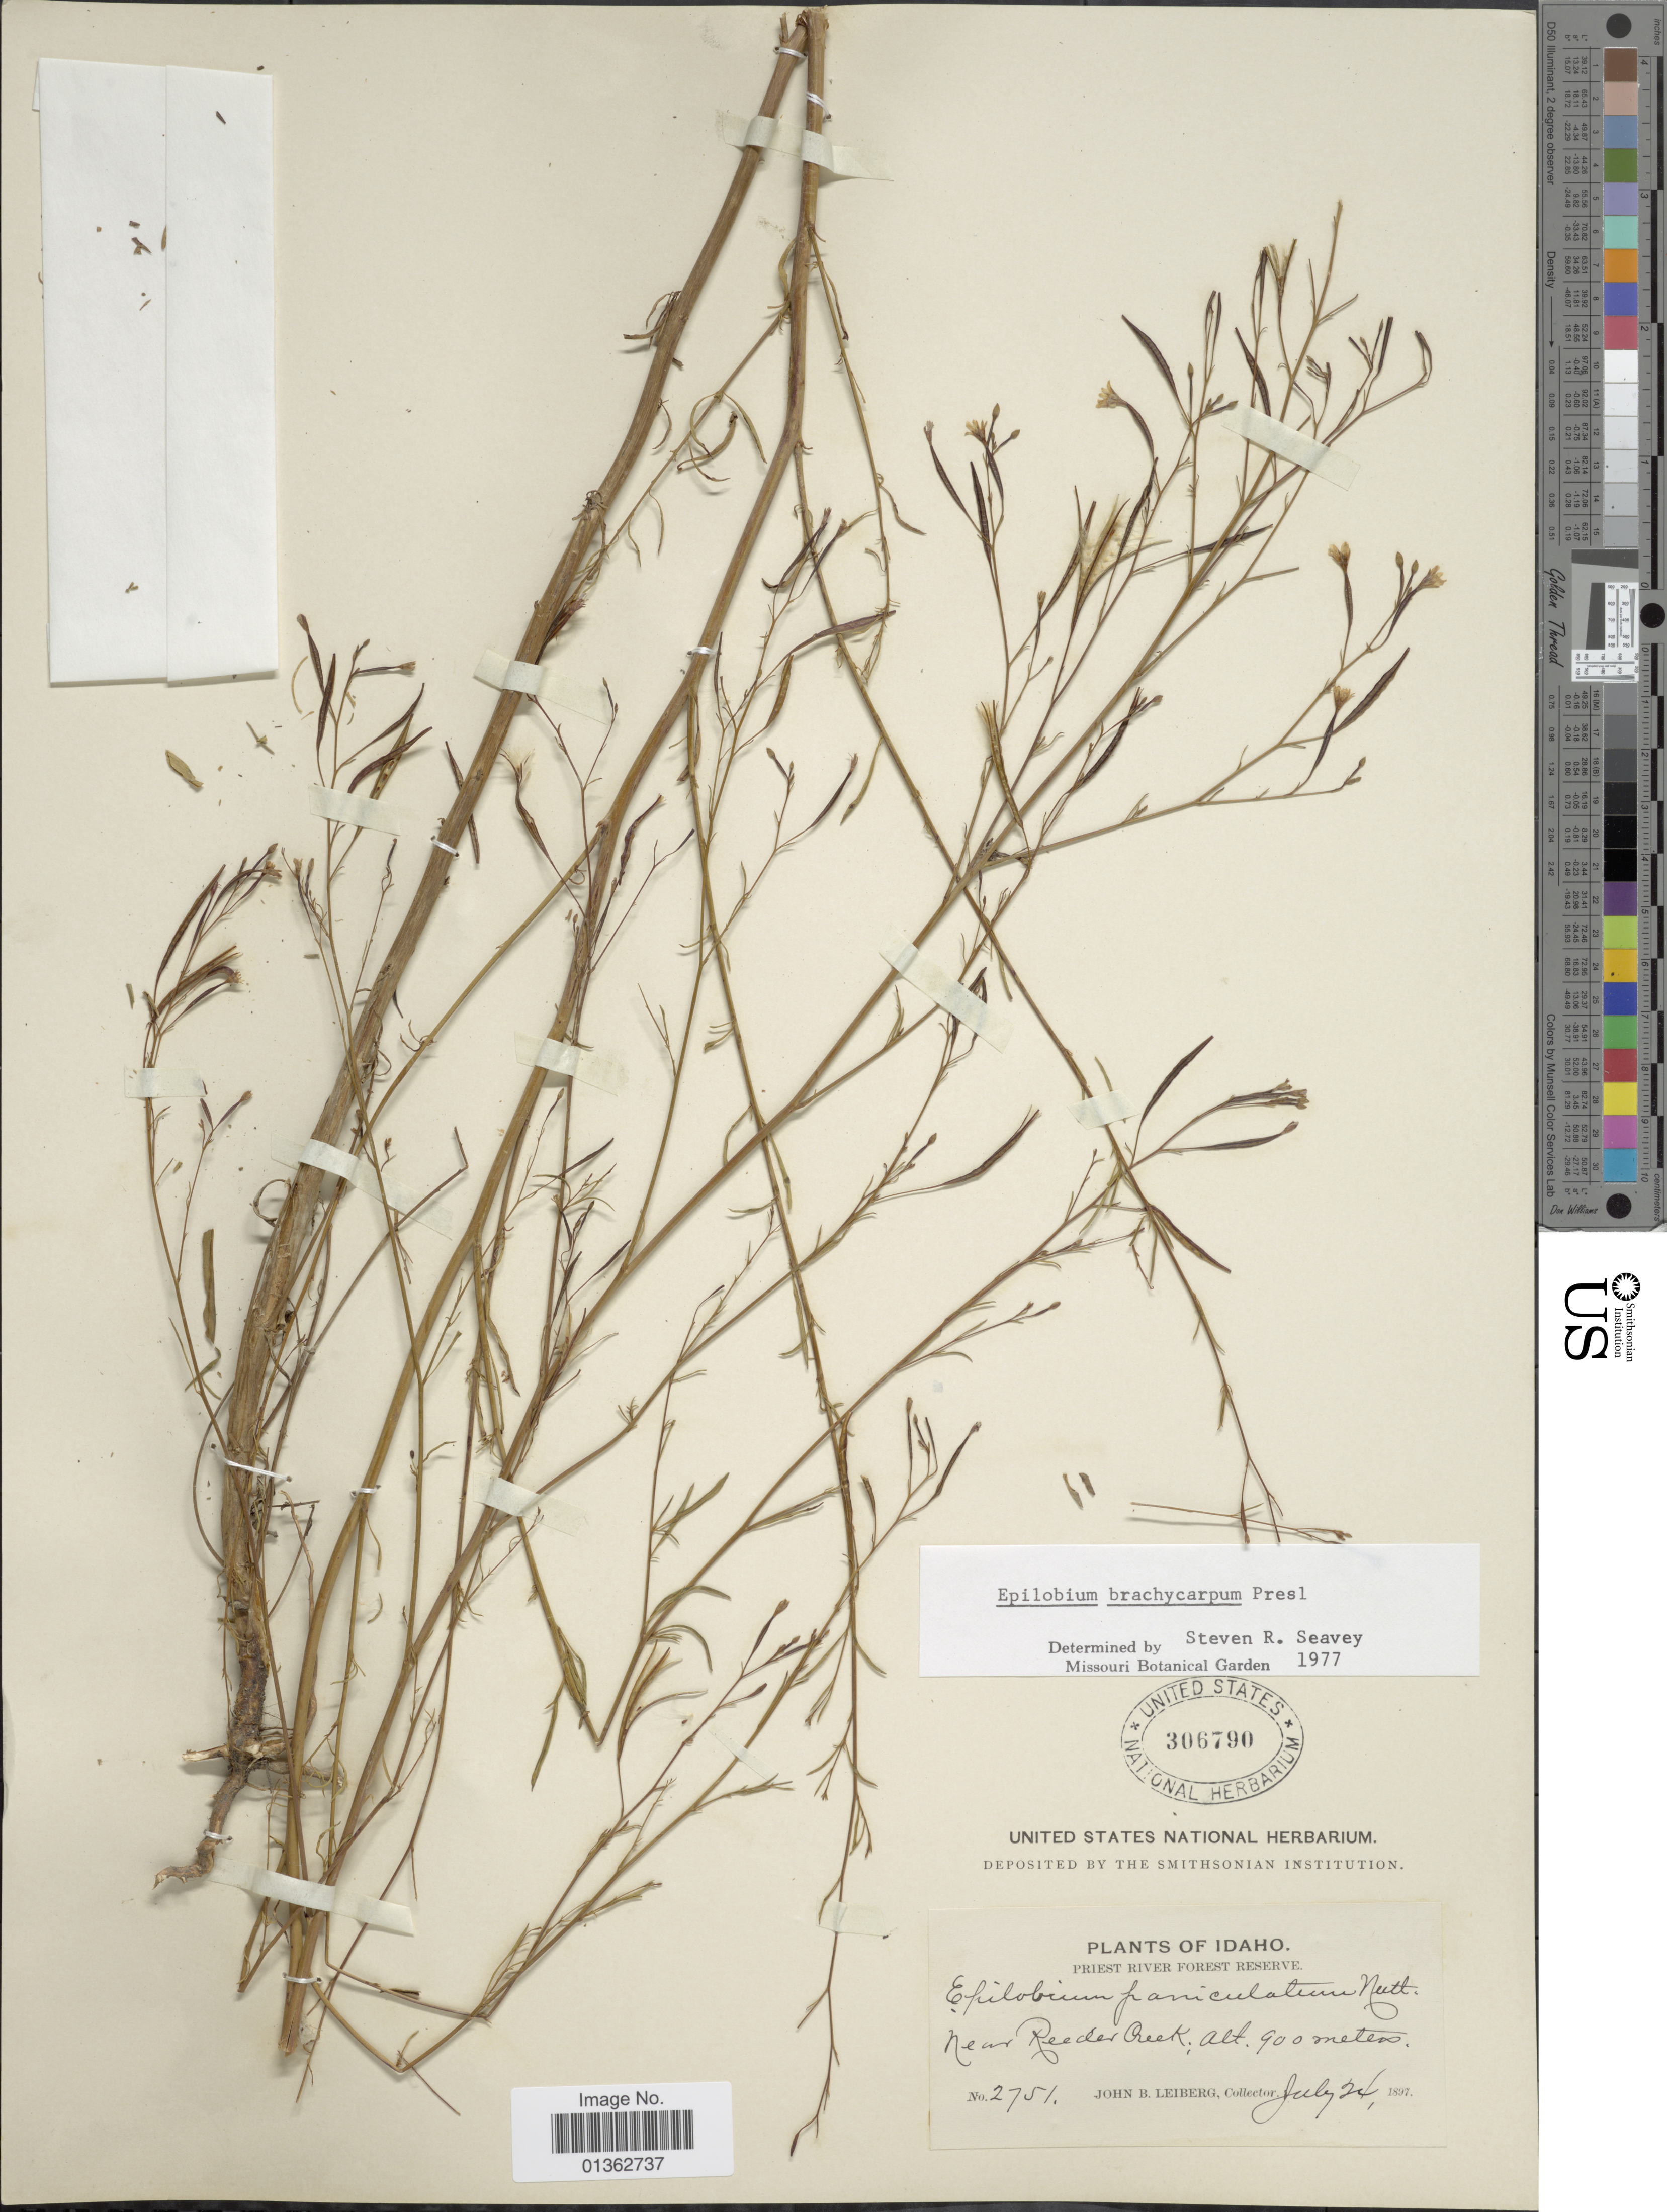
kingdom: Plantae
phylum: Tracheophyta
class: Magnoliopsida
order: Myrtales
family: Onagraceae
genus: Epilobium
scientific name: Epilobium brachycarpum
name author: C. Presl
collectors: J. B. Leiberg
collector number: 2751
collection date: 1897-07-24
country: United States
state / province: Idaho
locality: Priest River Forest Reserve. Near Reeder Creek.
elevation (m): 900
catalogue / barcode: US 306790